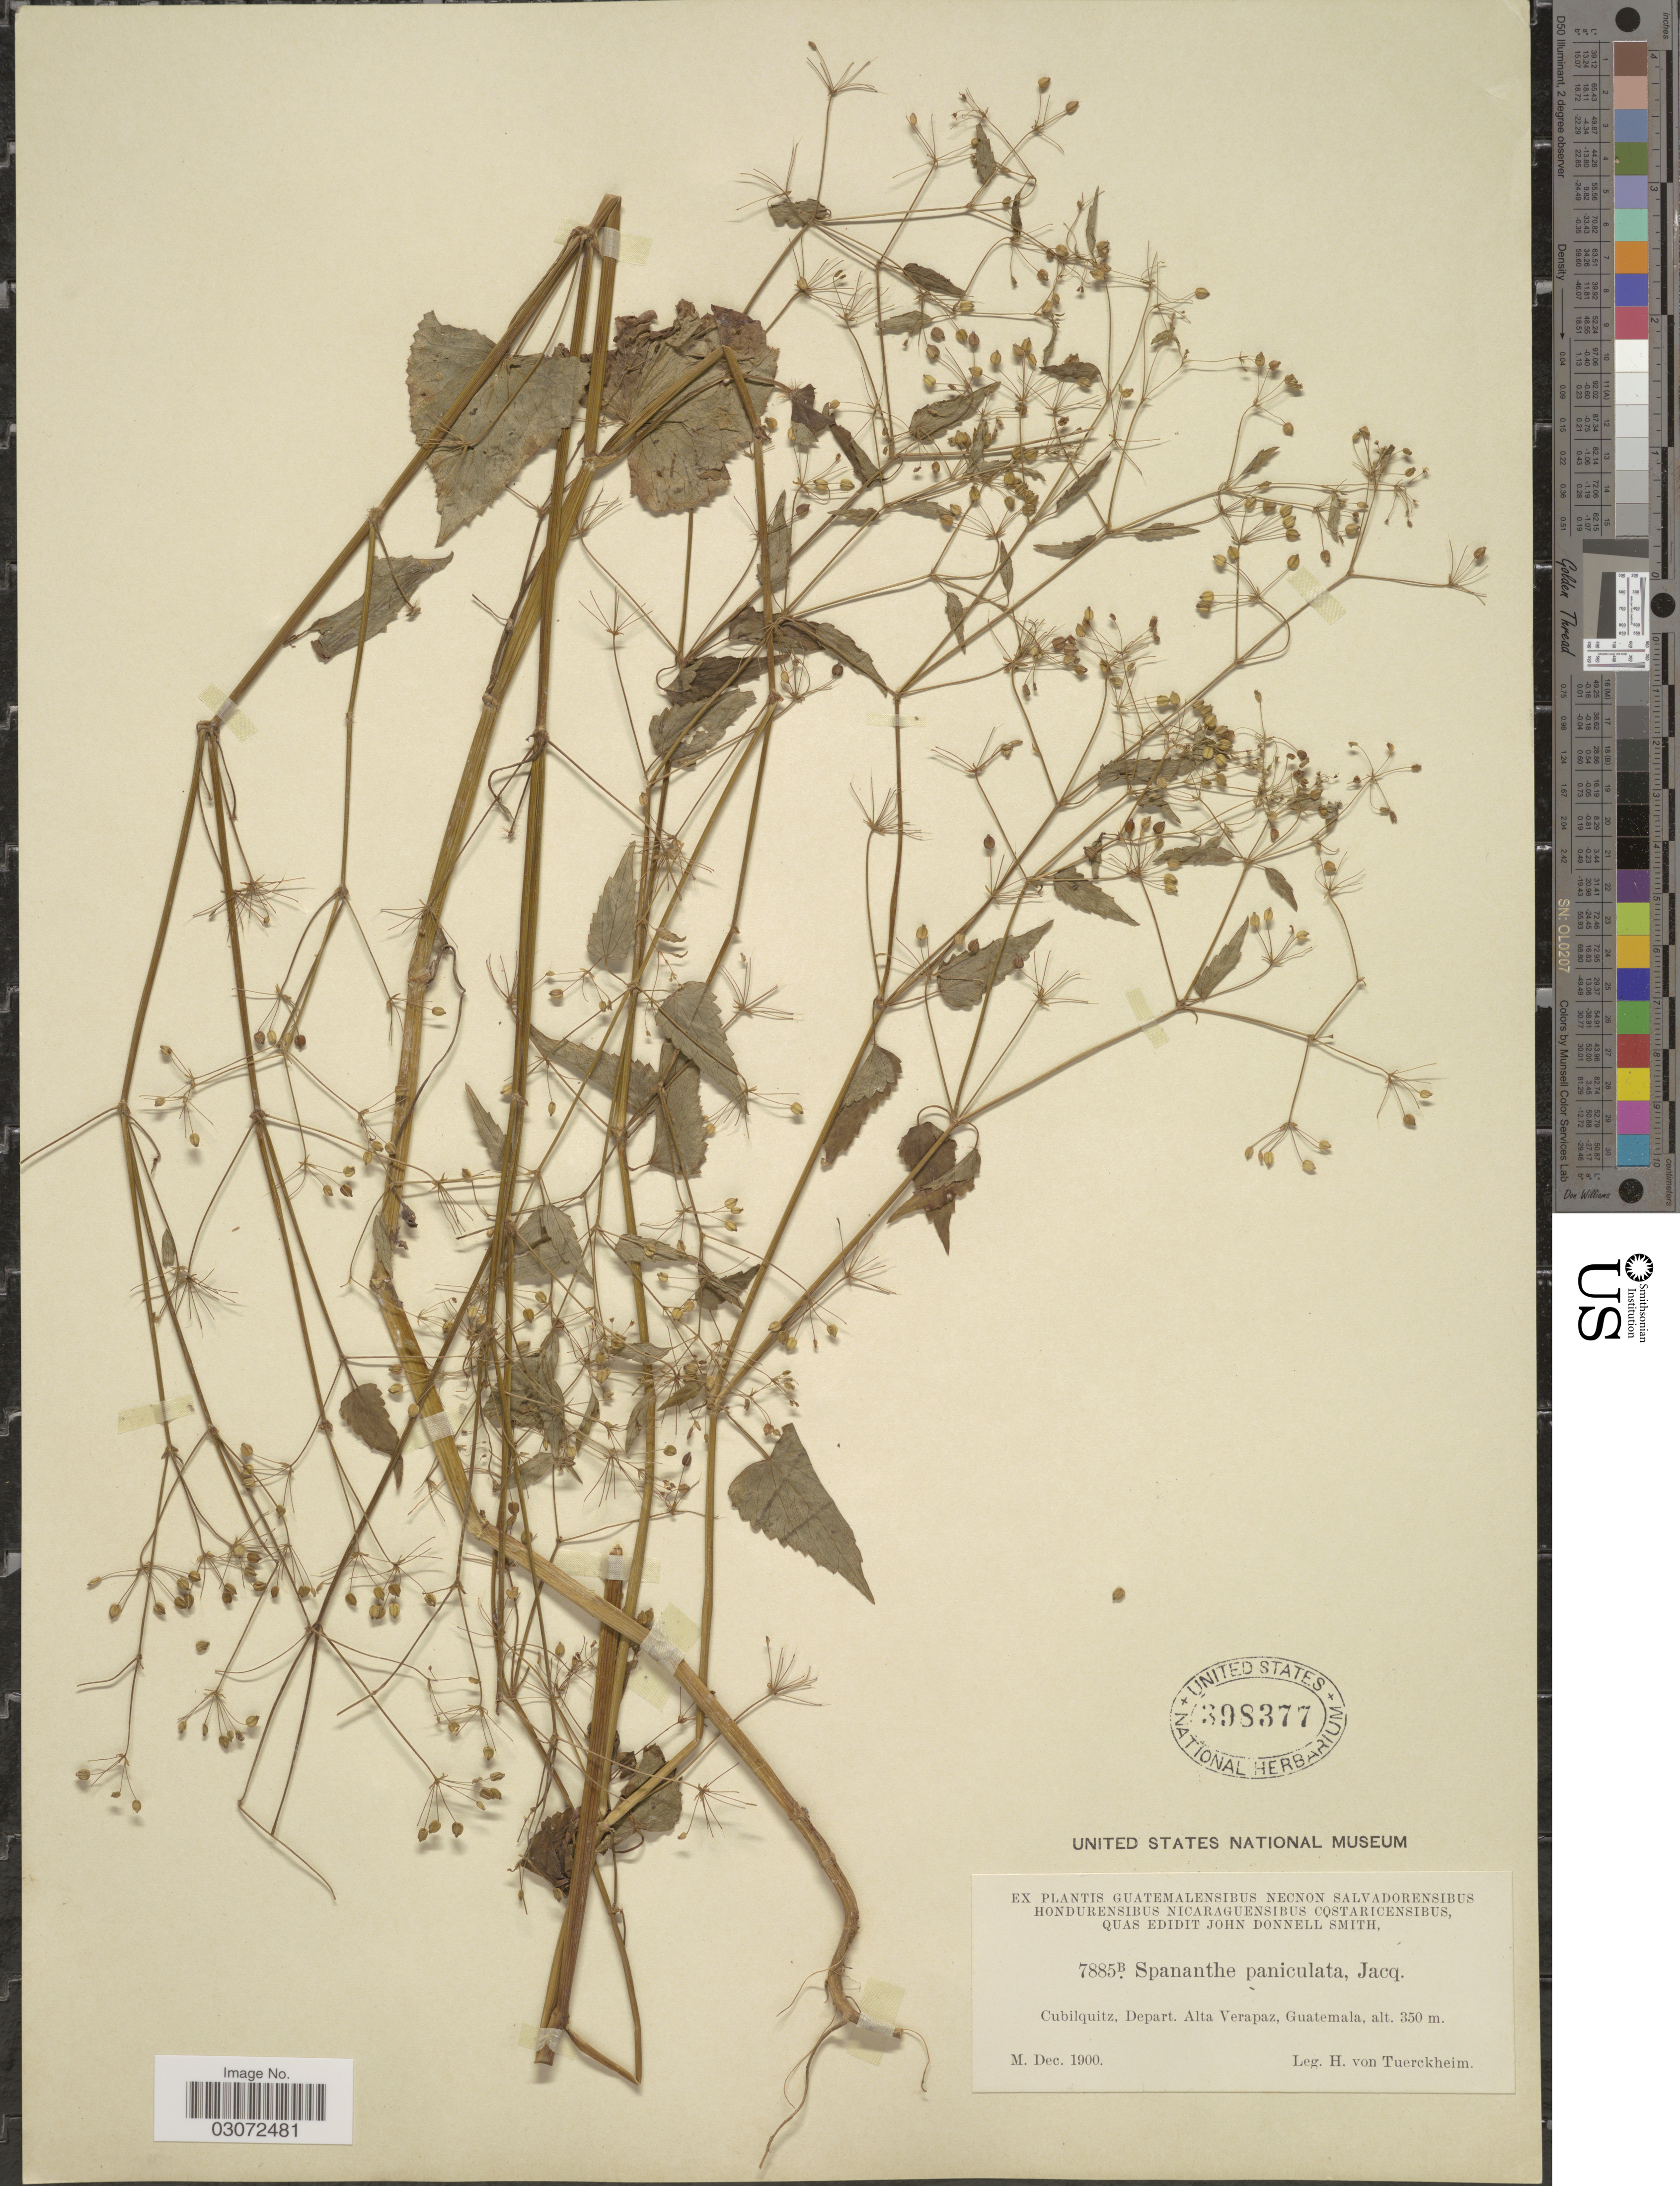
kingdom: Plantae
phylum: Tracheophyta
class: Magnoliopsida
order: Apiales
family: Apiaceae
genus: Spananthe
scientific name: Spananthe paniculata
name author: Jacq.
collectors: H. von Türckheim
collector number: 7885B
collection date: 1900-12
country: Guatemala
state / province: Alta Verapaz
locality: Cubilquitz, Depart. Alta Verapaz.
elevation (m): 350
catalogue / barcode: US 398377